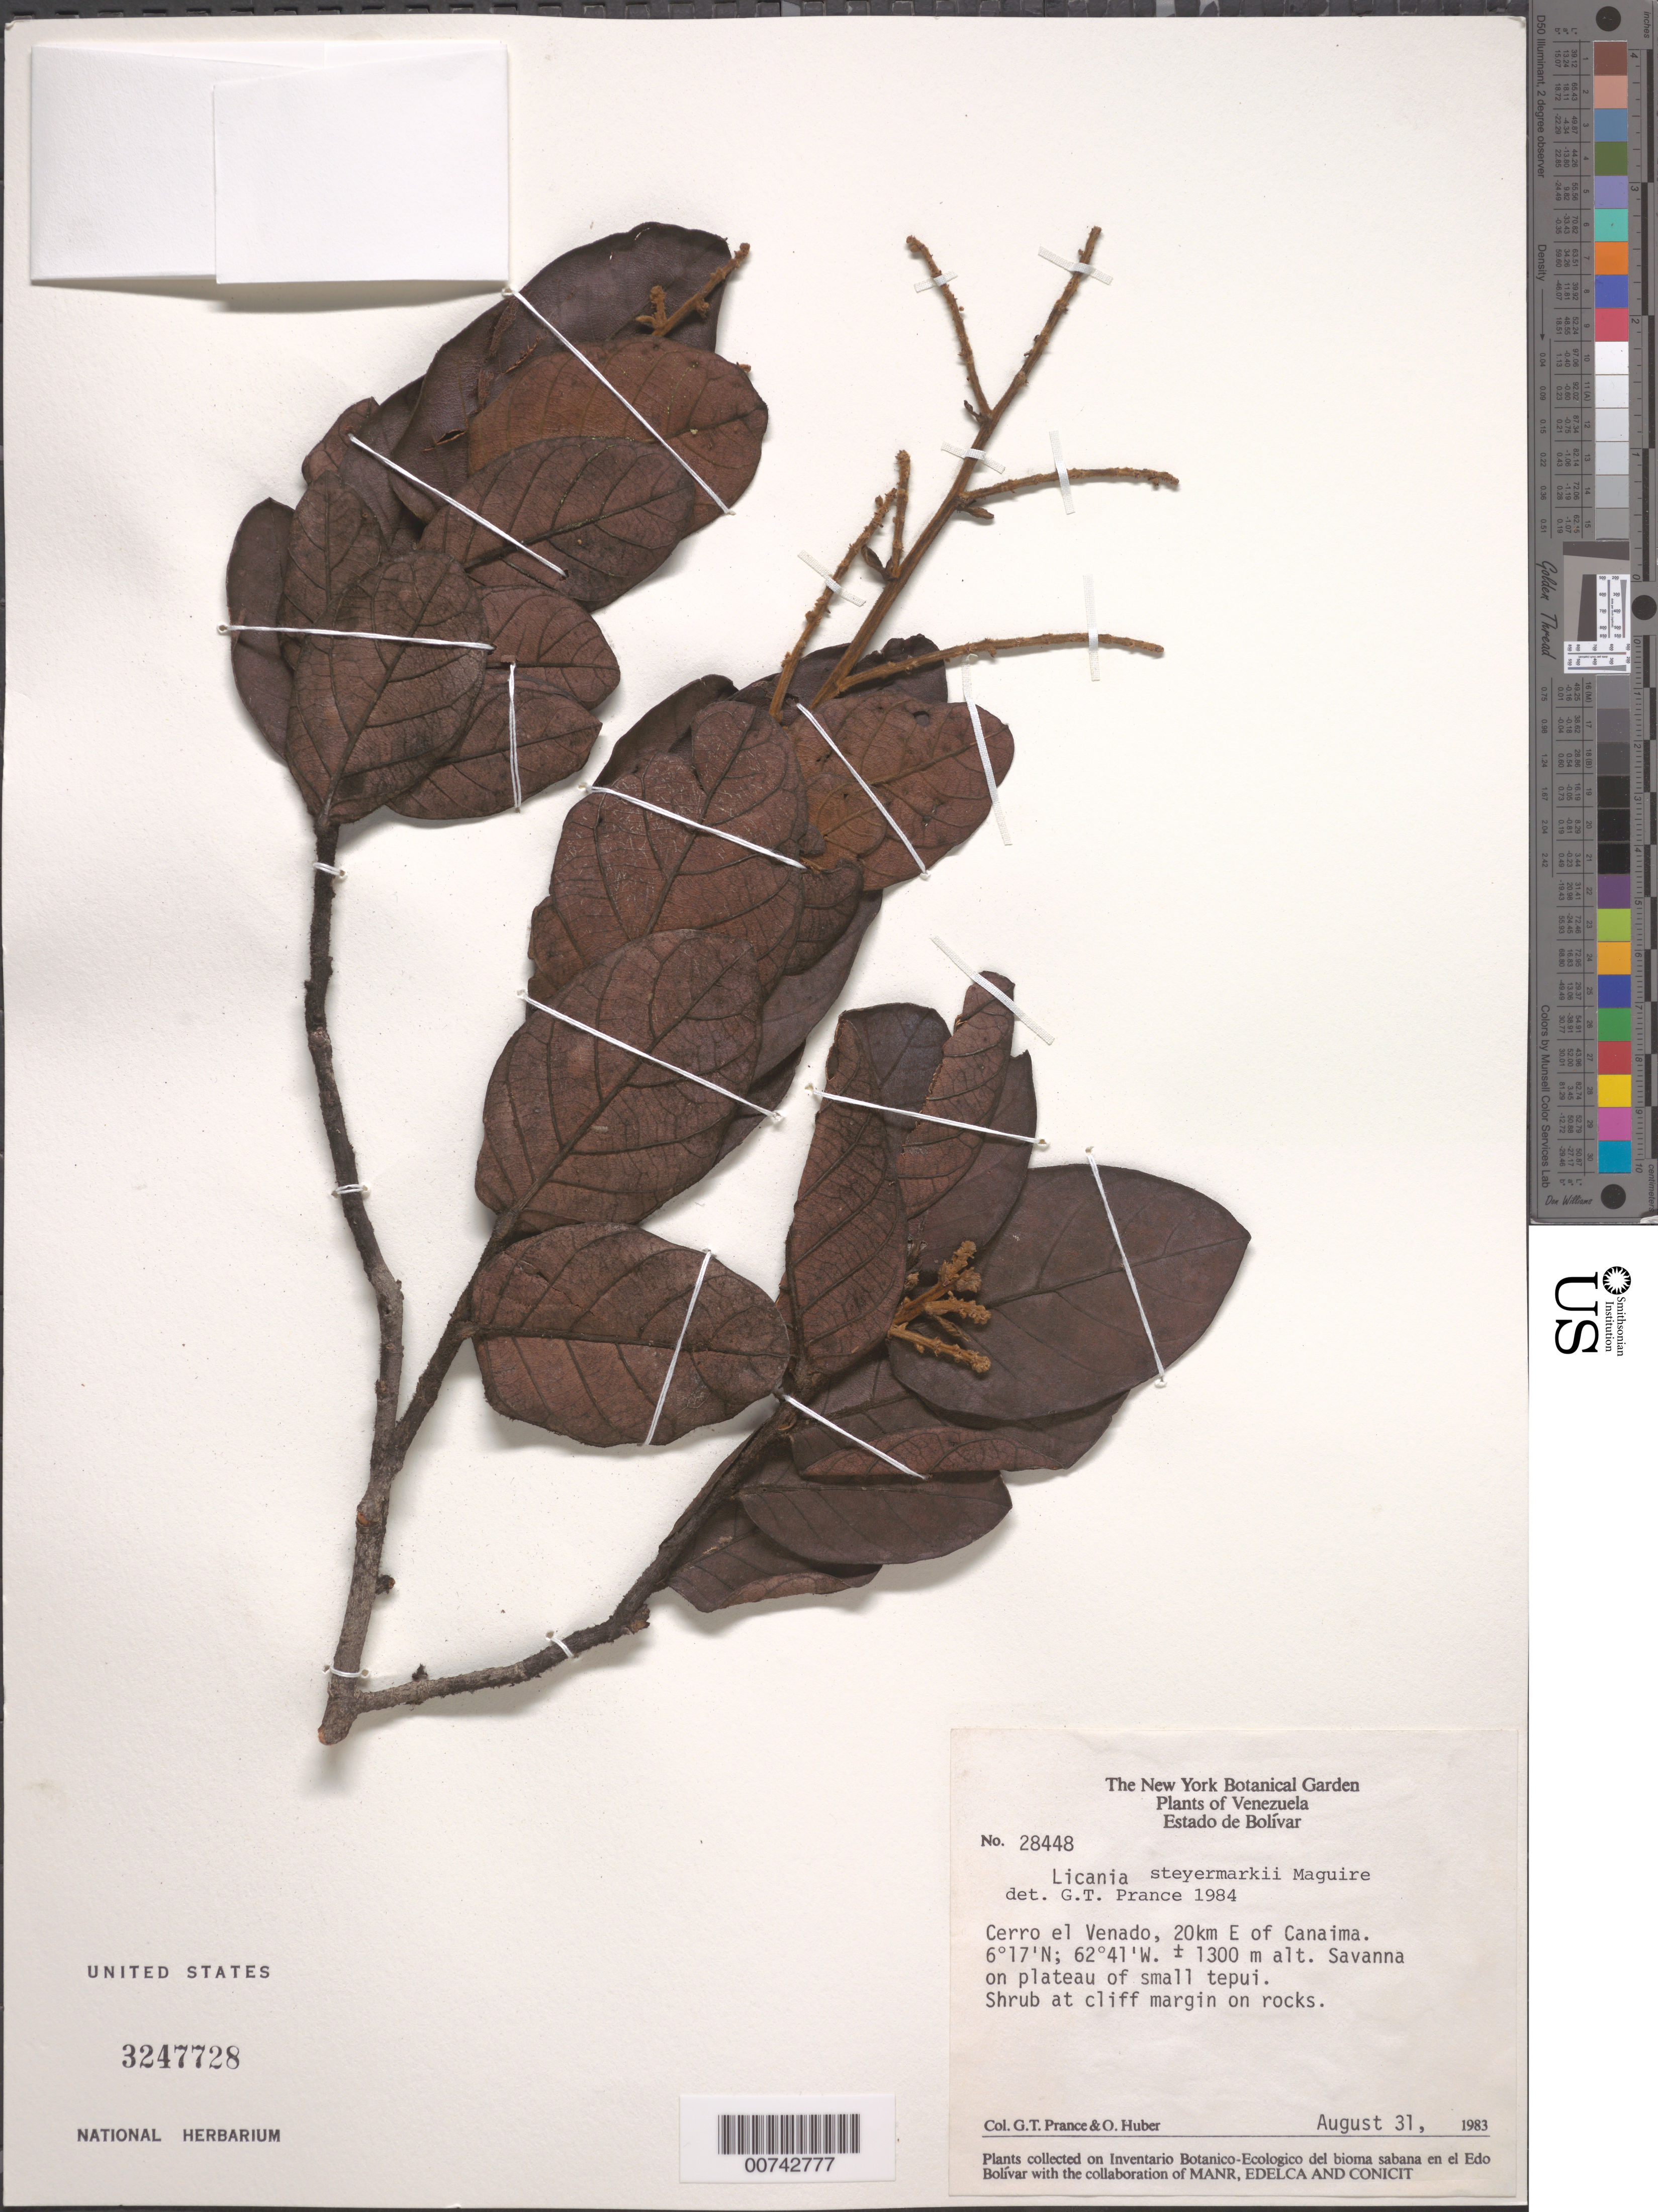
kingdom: Plantae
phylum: Tracheophyta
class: Magnoliopsida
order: Malpighiales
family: Chrysobalanaceae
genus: Licania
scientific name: Licania steyermarkii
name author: Maguire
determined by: Prance, G. T.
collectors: G. T. Prance & O. Huber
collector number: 28448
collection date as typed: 31-Aug-83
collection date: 1983-08-31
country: Venezuela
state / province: Bolívar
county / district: Piar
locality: Cerro el Venado, 20 km E of Canaima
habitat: Savanna on plateau of small tepui; at cliff margin on rocks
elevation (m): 1300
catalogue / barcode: US 3247728